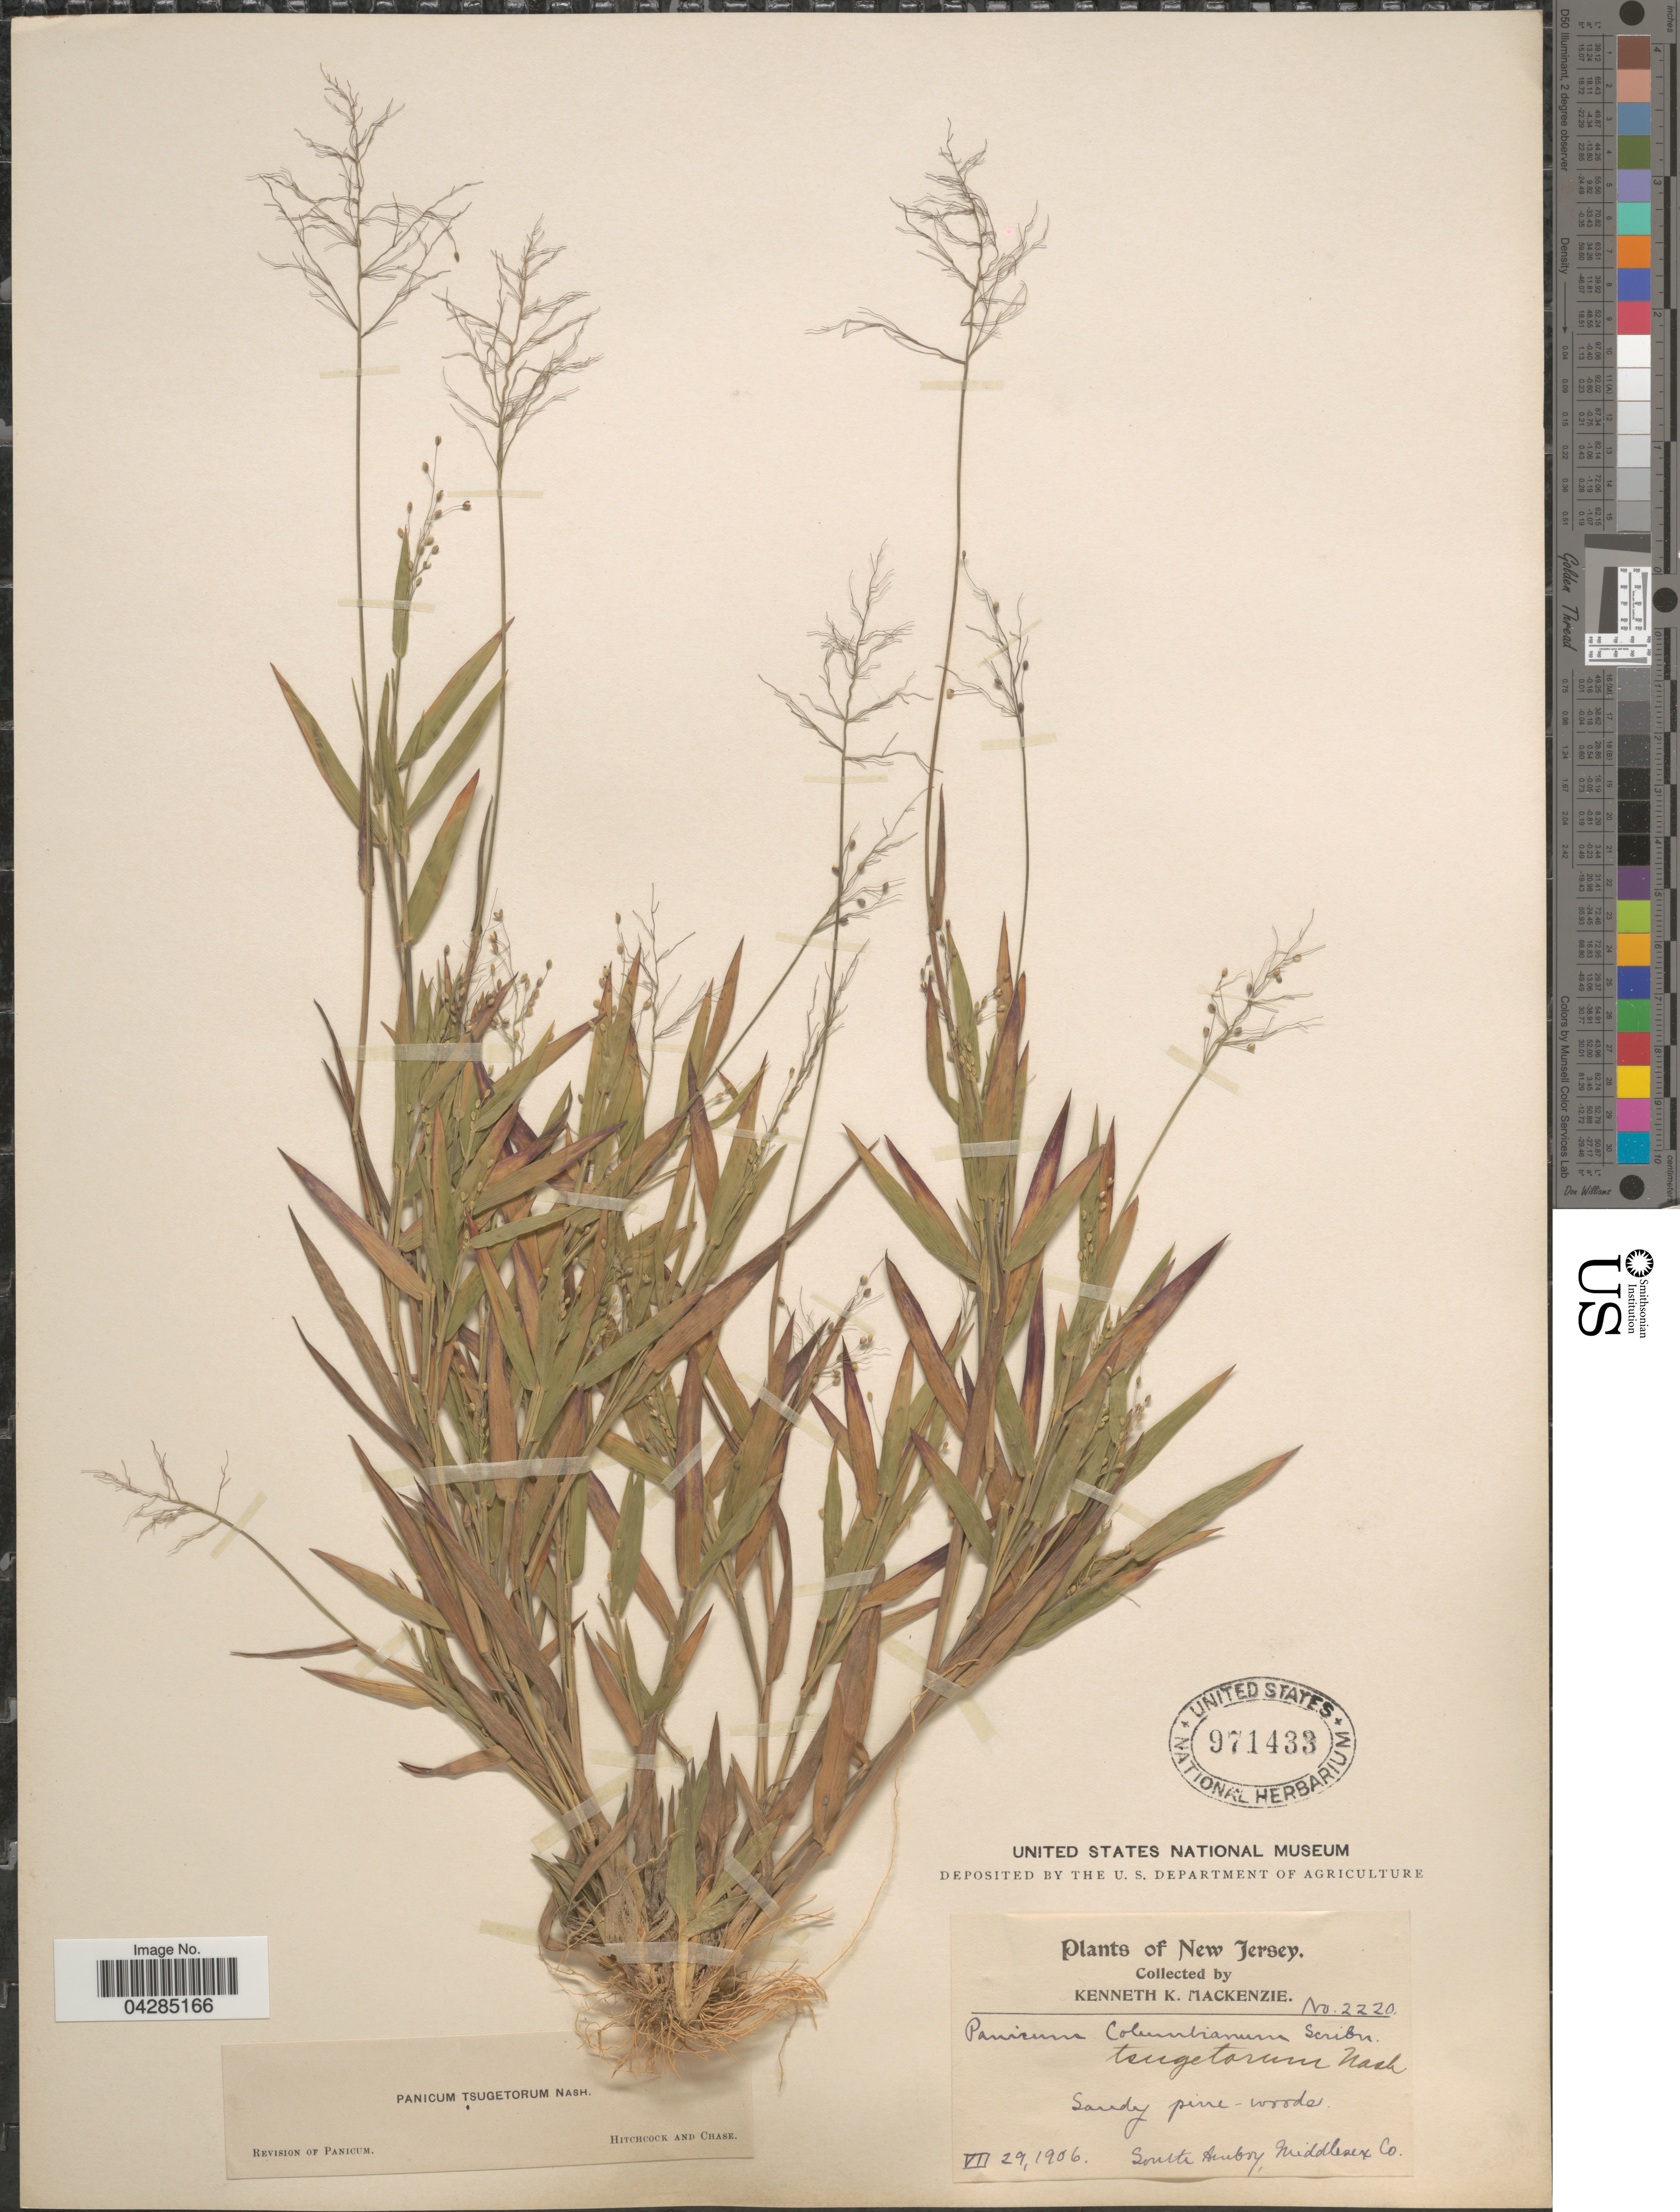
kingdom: Plantae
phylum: Tracheophyta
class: Liliopsida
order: Poales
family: Poaceae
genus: Dichanthelium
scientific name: Dichanthelium portoricense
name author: (Desv. ex Ham.) B.F. Hansen & Wunderlin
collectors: K. K. Mackenzie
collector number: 2220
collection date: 1906-07-29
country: United States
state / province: New Jersey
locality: South Amboy, Middlesex Co.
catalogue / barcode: US 971433